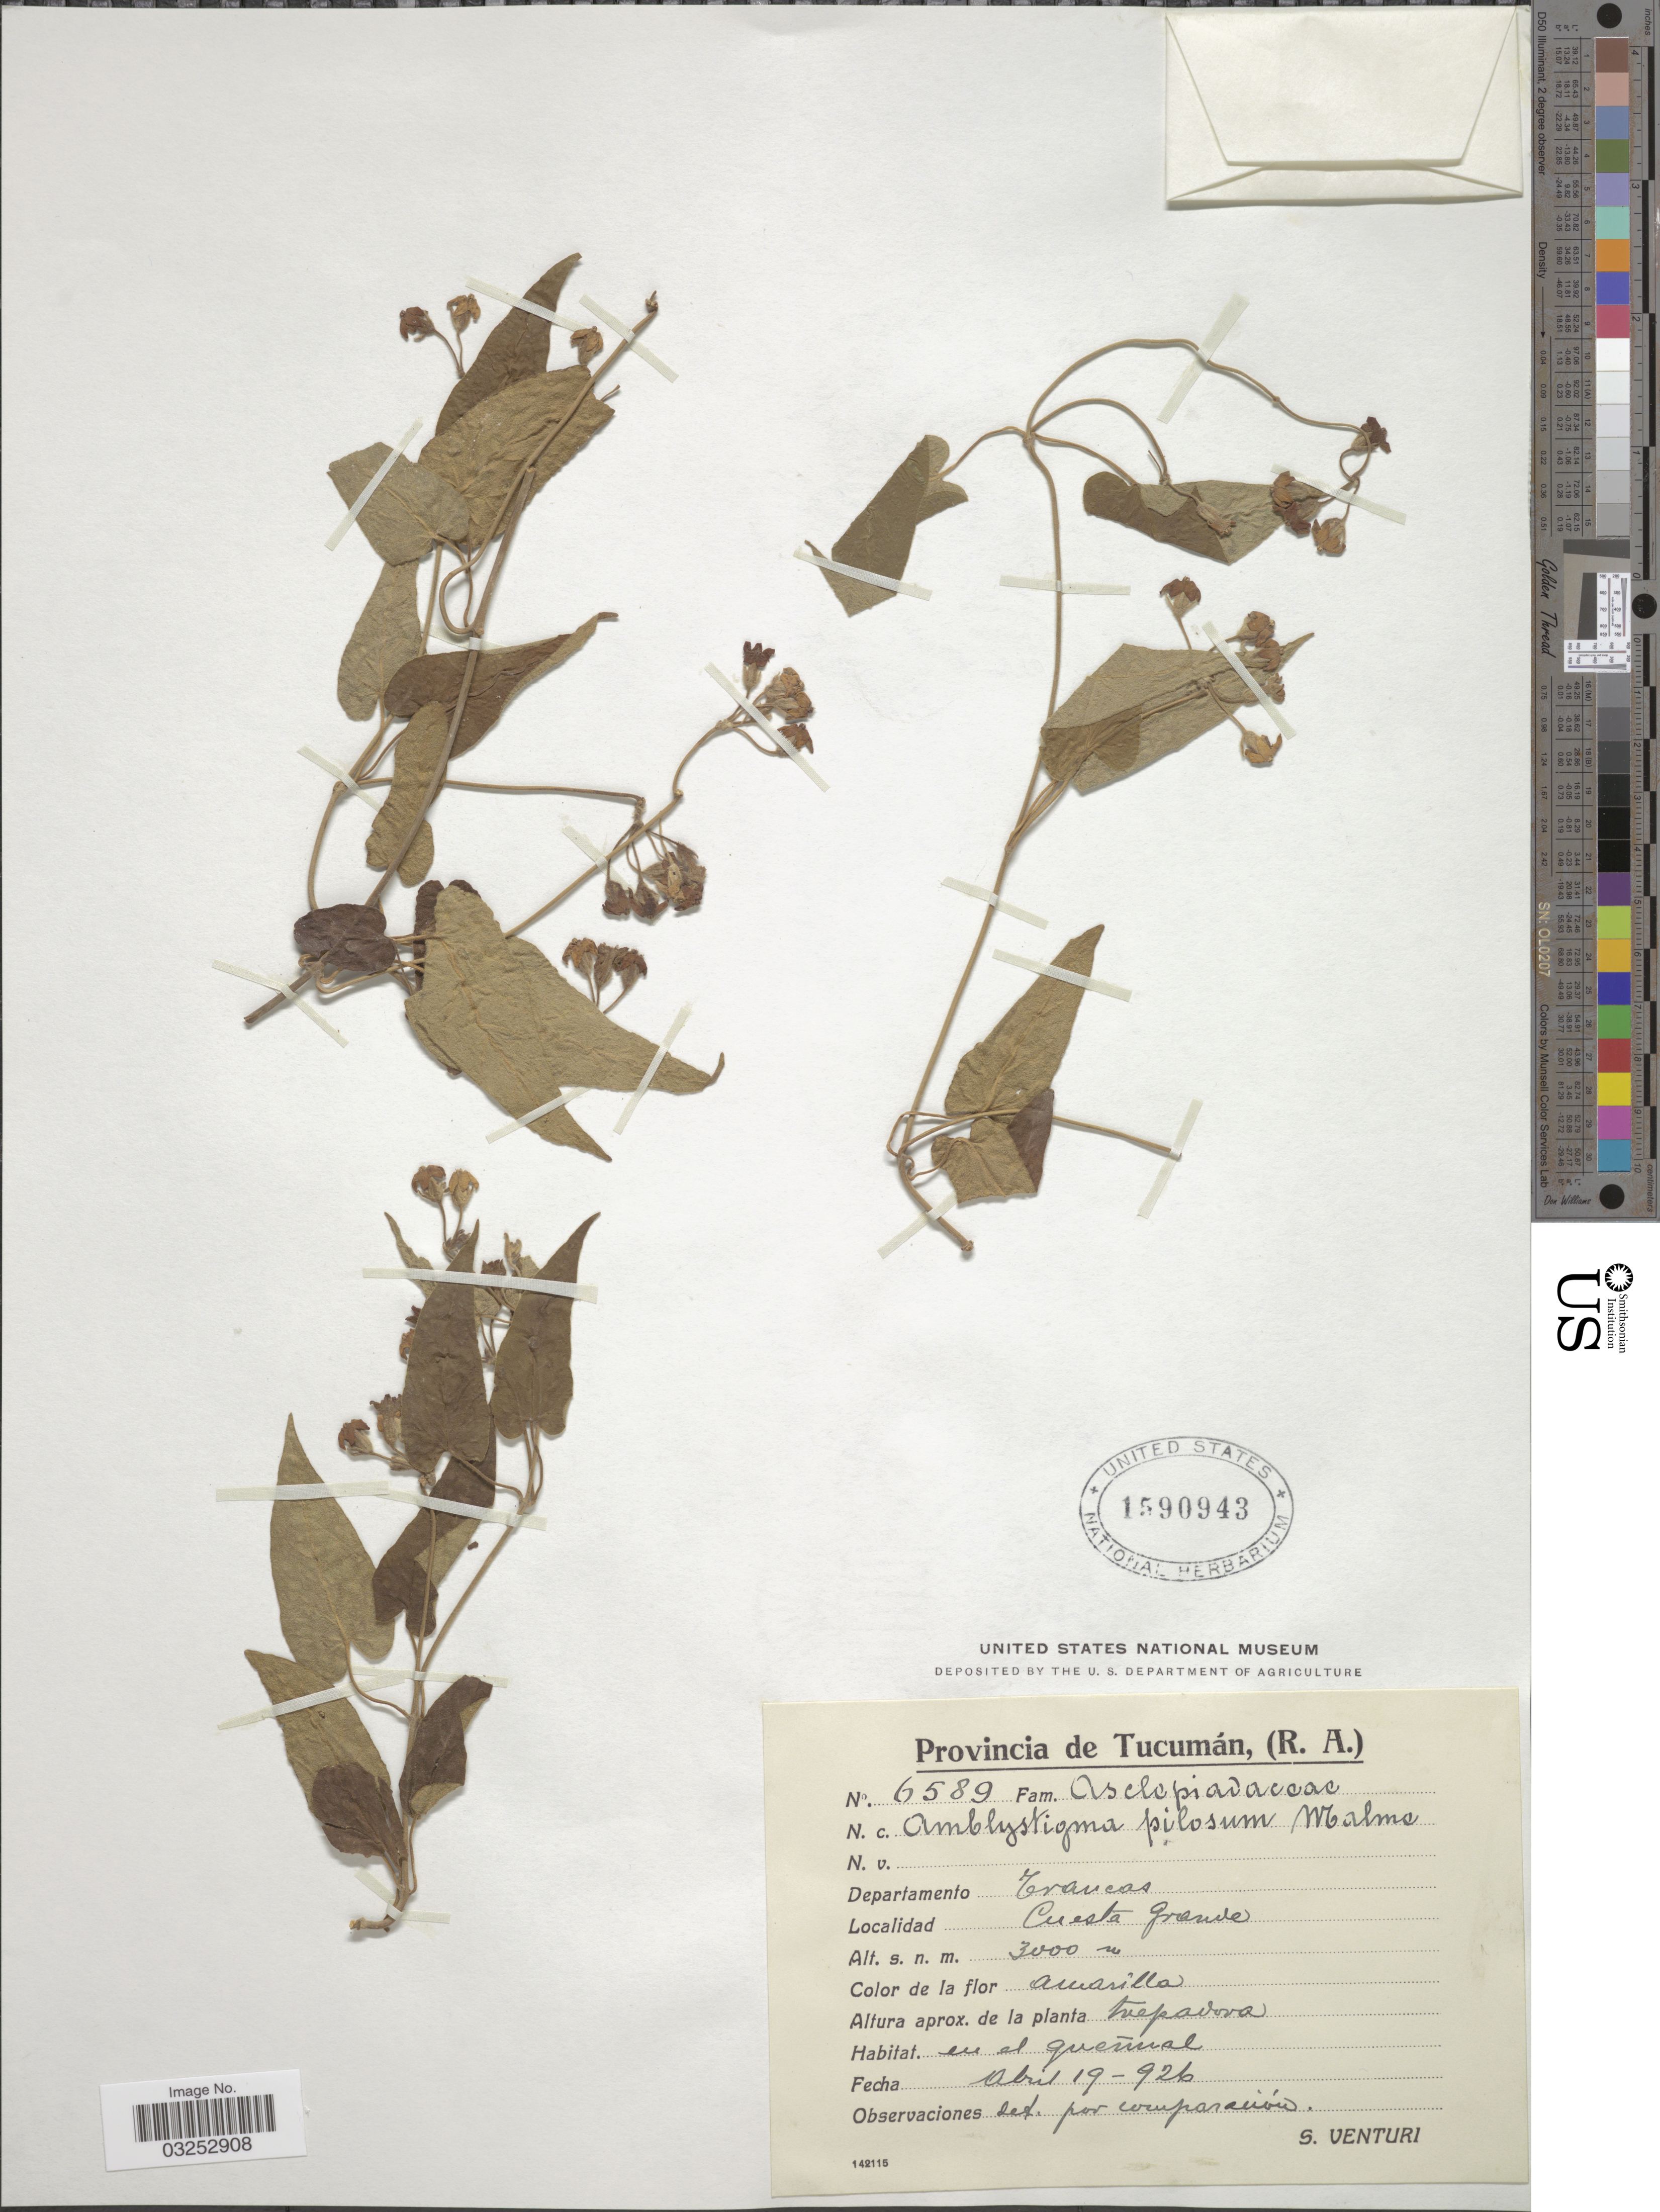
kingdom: Plantae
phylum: Tracheophyta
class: Magnoliopsida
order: Gentianales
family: Apocynaceae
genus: Amblystigma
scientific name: Amblystigma pilosum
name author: Malme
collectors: S. Venturi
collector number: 6589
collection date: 1926-04-19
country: Argentina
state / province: Tucuman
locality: Provincia de Tucuman, (R.A.) Departamento Trancas, Cuesta Grande.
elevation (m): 3000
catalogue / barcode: US 1590943